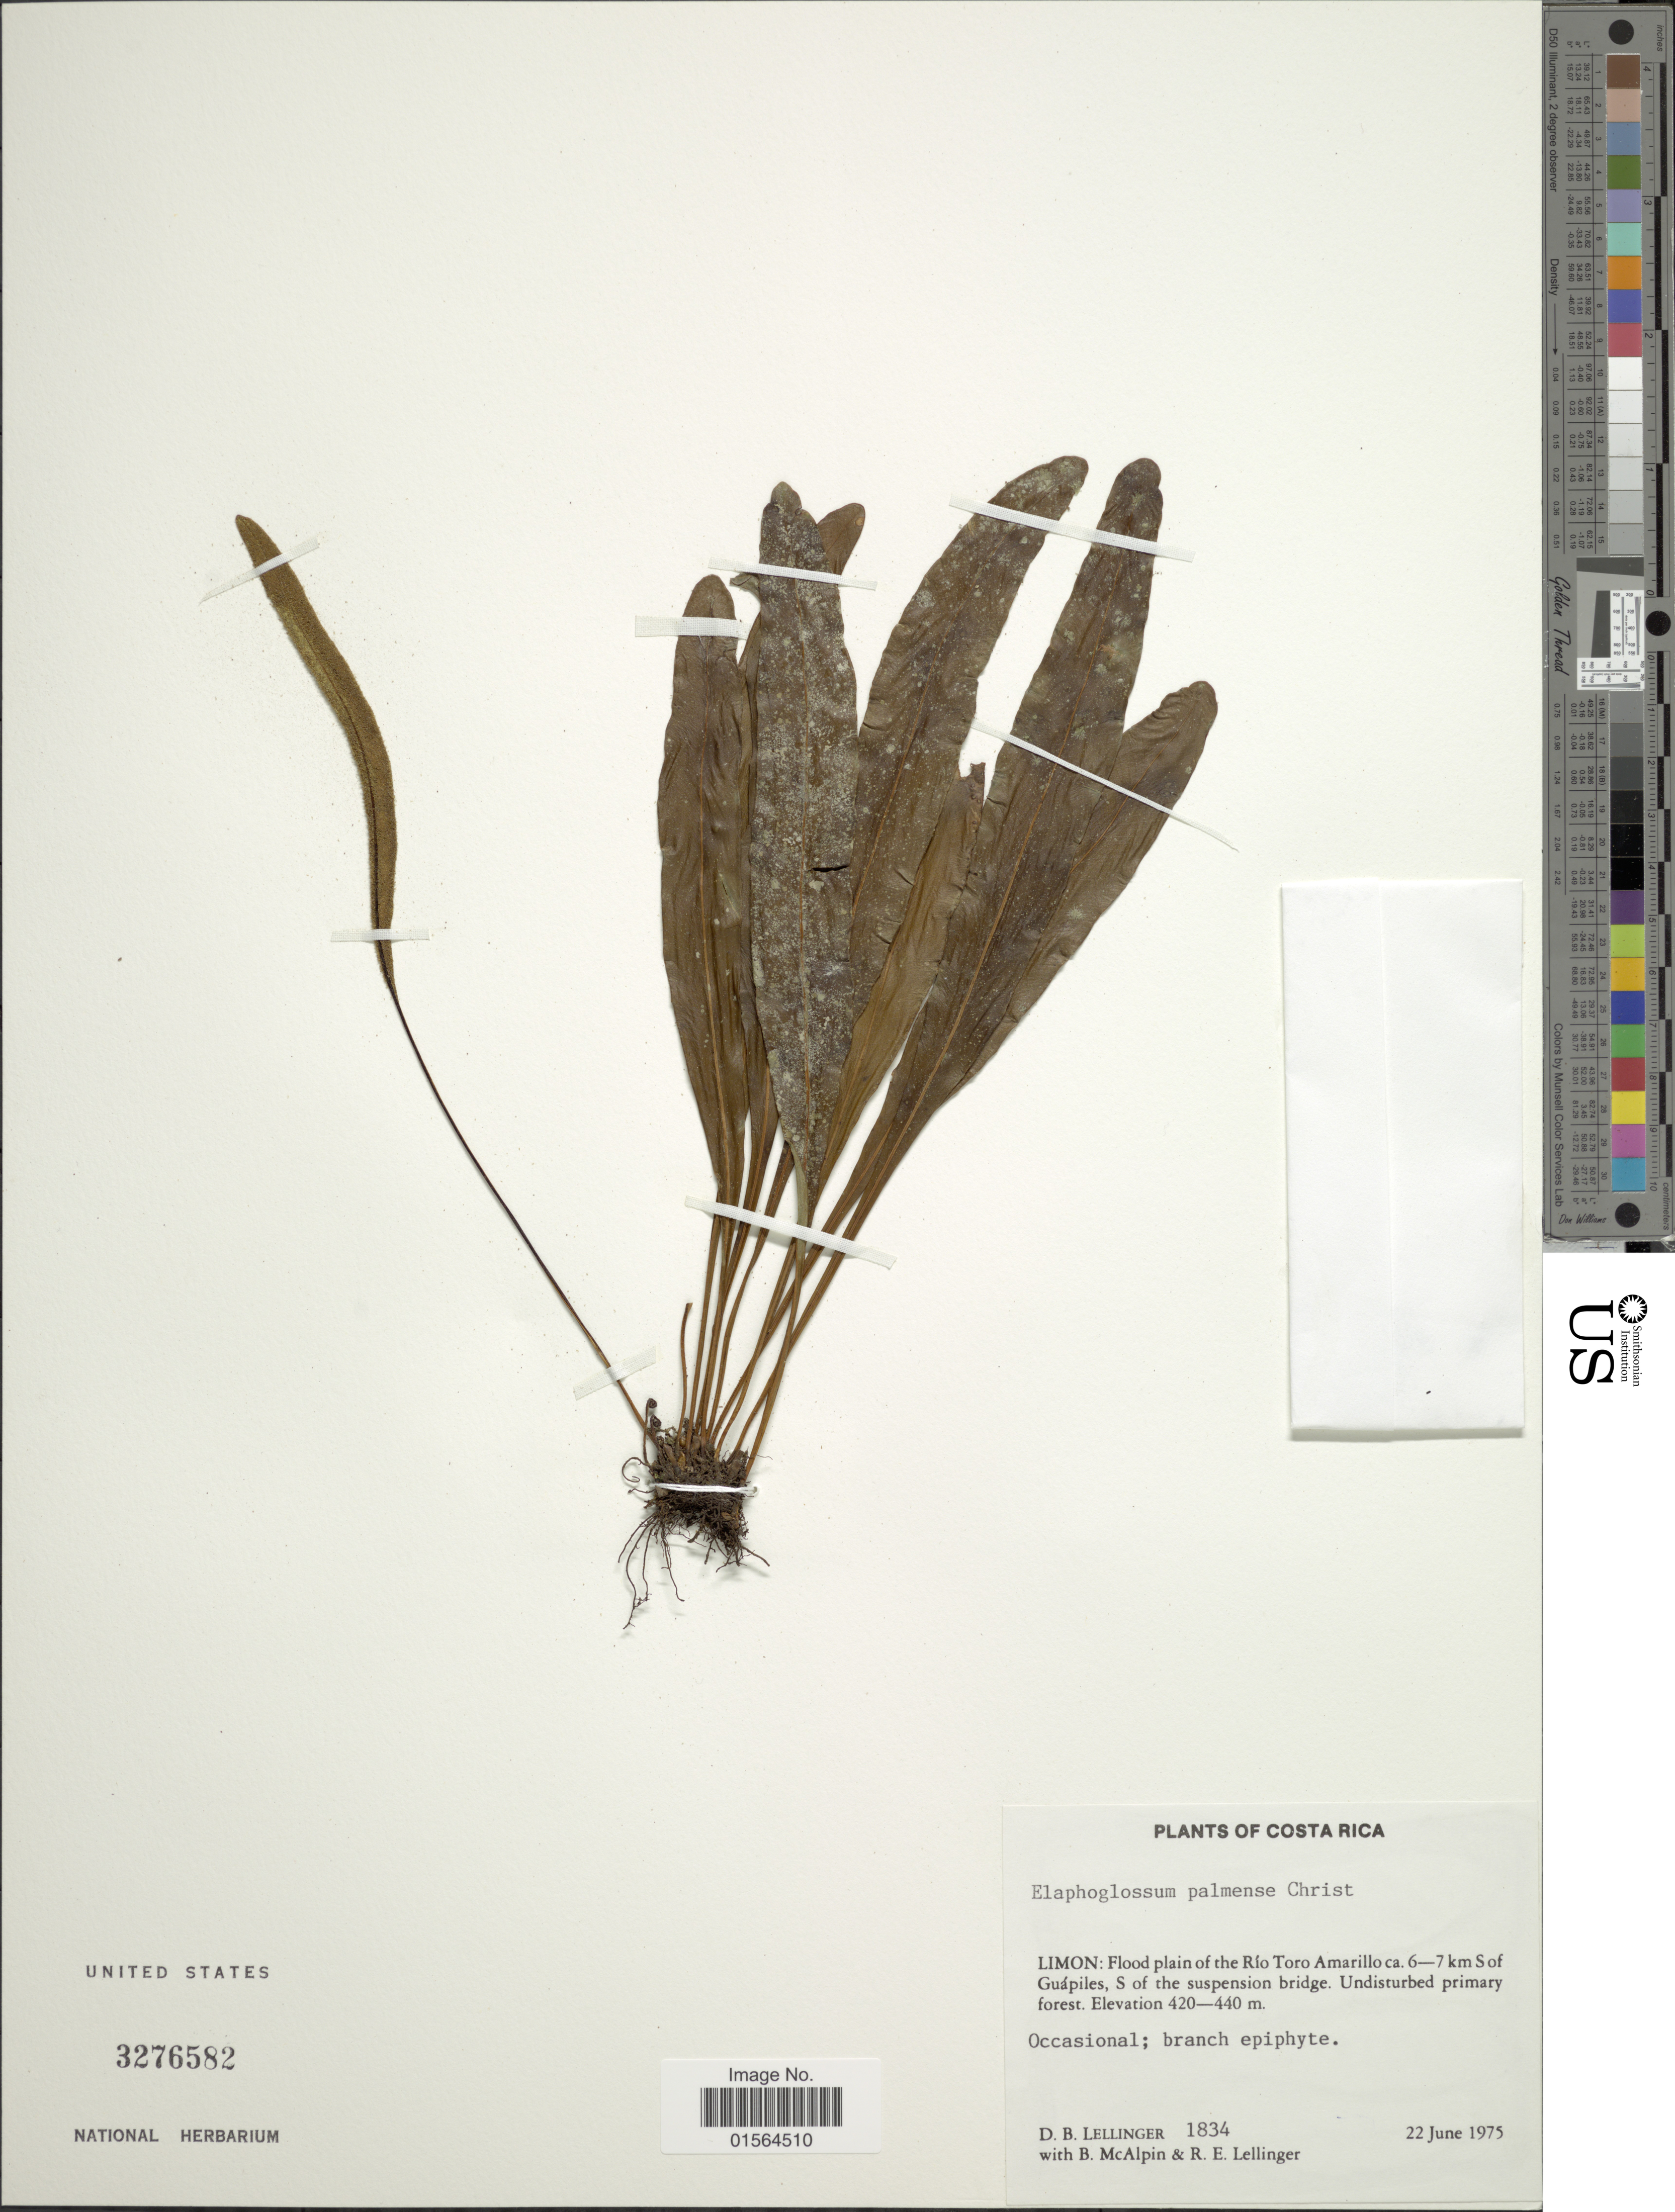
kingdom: Plantae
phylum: Tracheophyta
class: Polypodiopsida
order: Polypodiales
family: Dryopteridaceae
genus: Elaphoglossum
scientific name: Elaphoglossum palmense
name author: Christ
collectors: D. B. Lellinger, B. McAlpin & R. E. Lellinger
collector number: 1934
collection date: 1975-06-22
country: Costa Rica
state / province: Limón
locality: Limon: flood plain of the Rio Toro Amarillo ca 6-7 km S of Guapiles, S of the suspension bridge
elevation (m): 420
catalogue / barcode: US 3276582